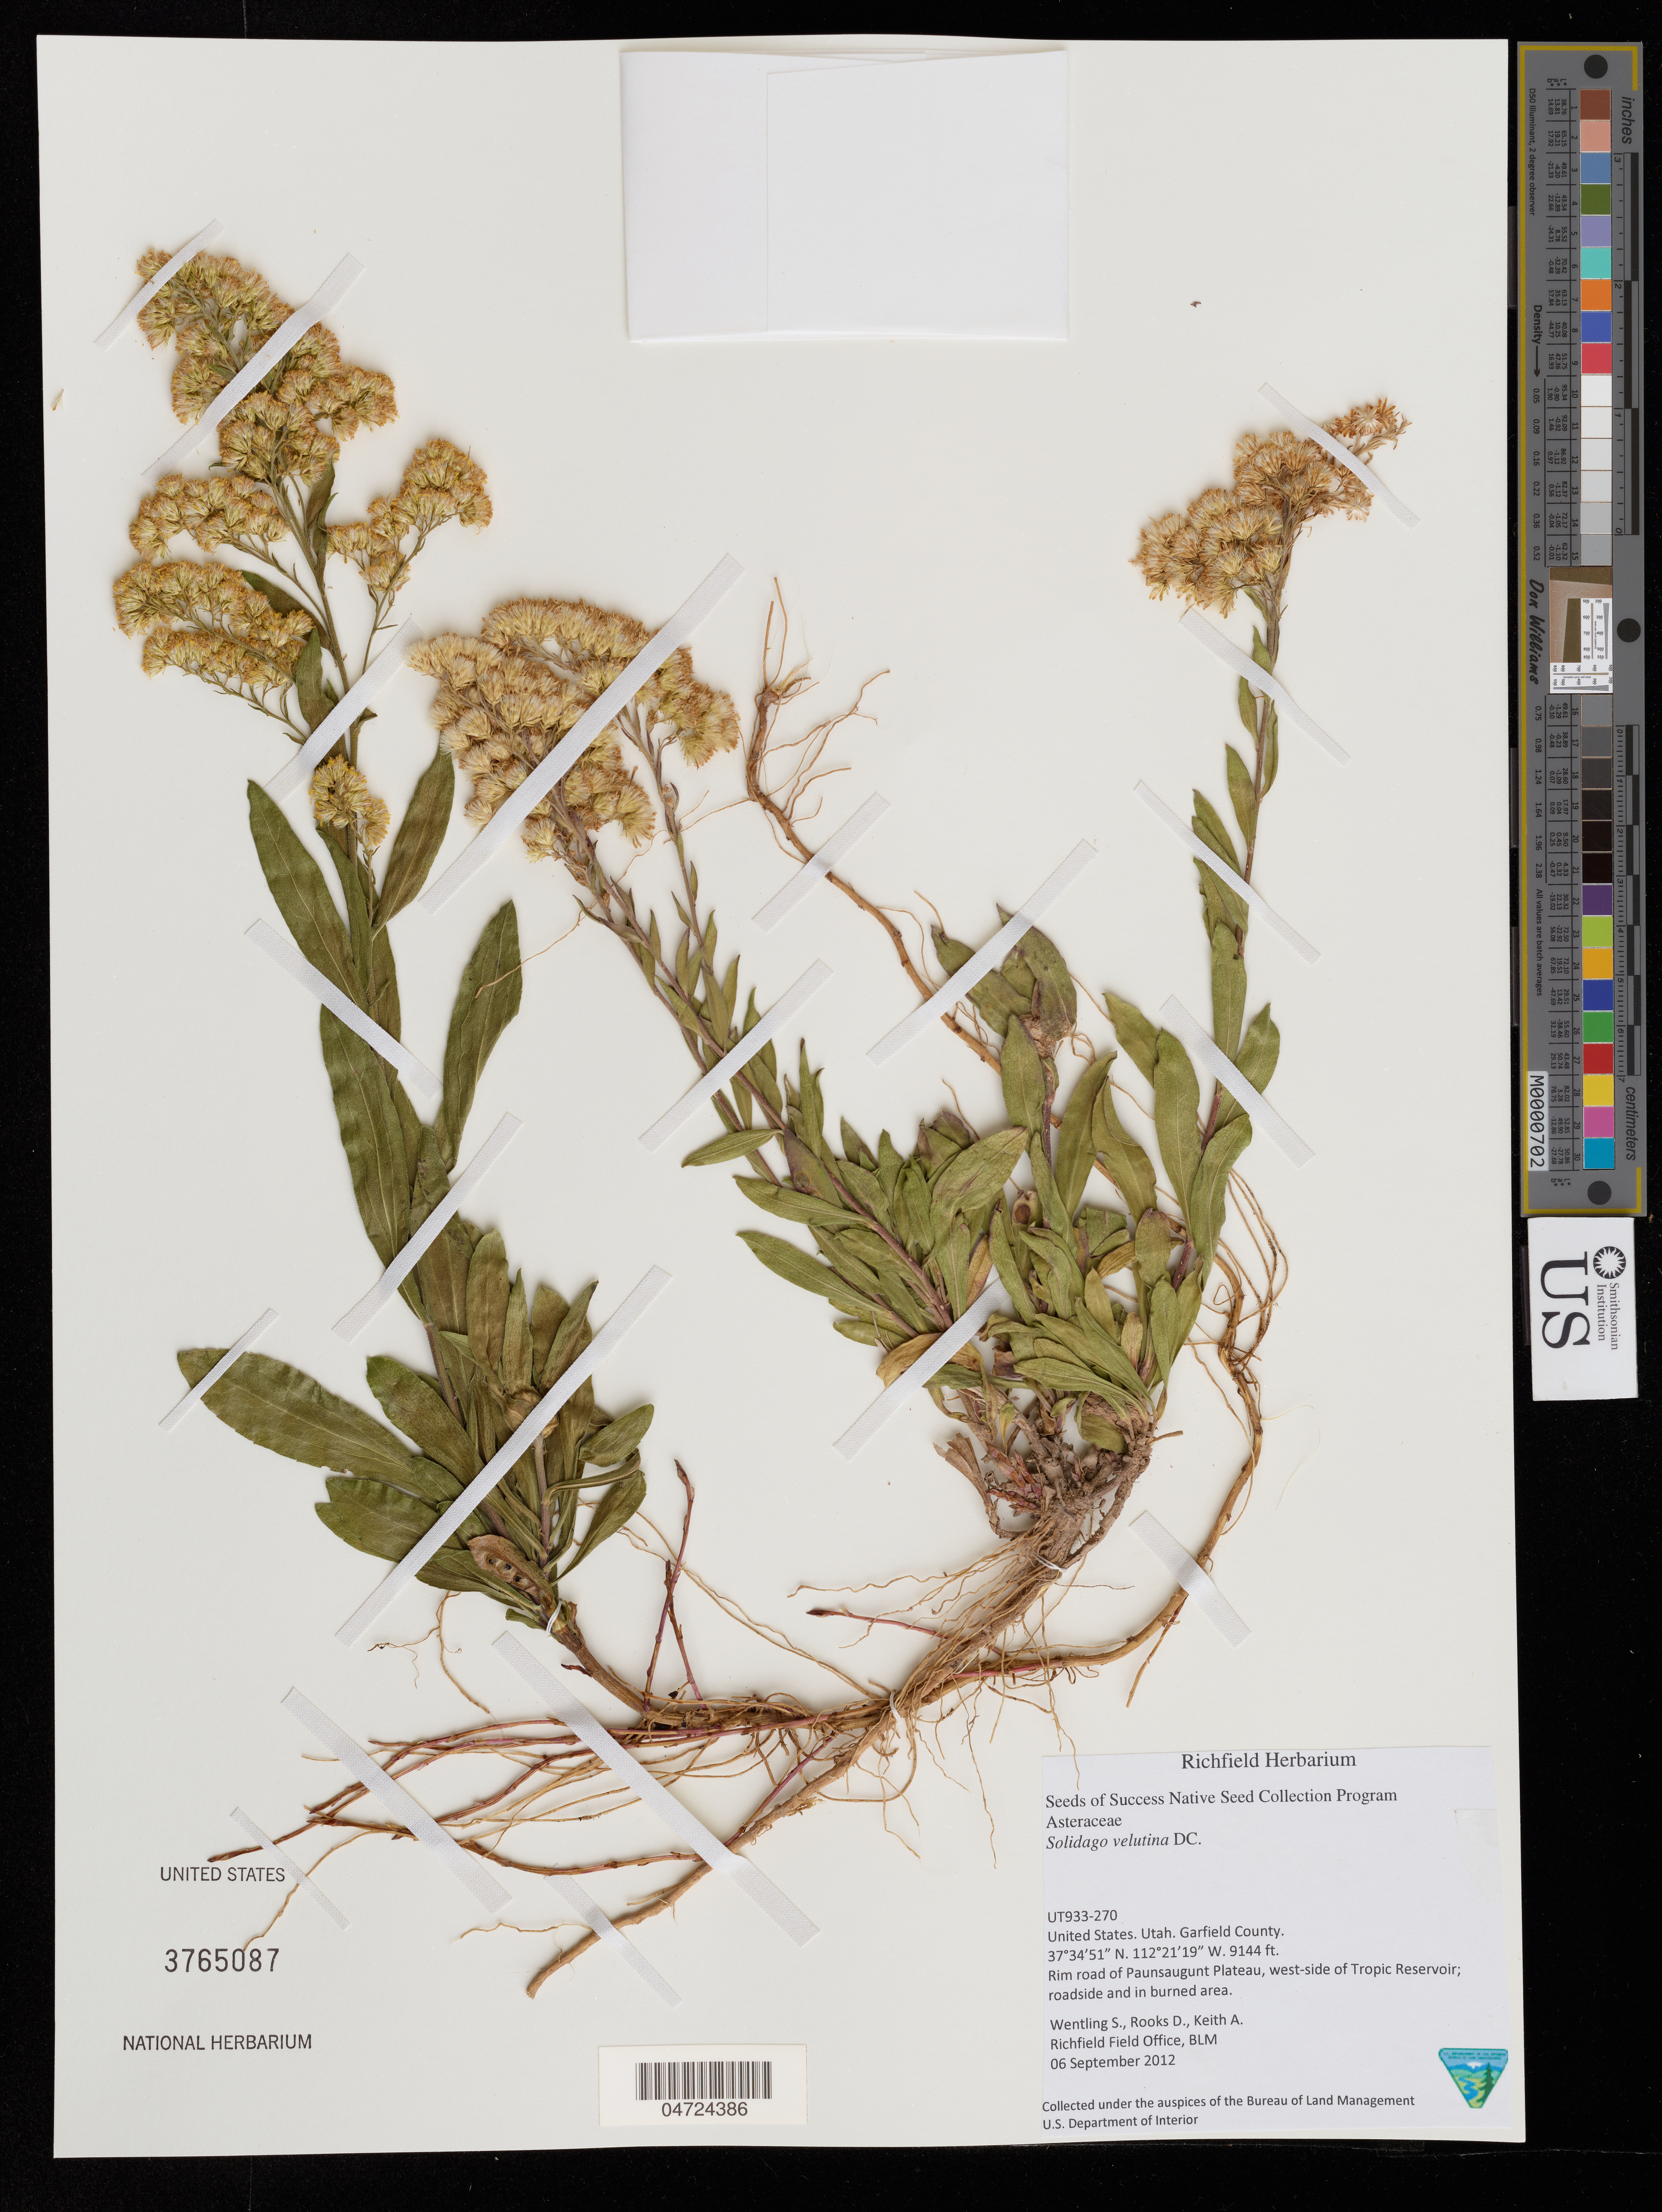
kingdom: Plantae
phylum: Tracheophyta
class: Magnoliopsida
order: Asterales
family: Asteraceae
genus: Solidago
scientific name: Solidago velutina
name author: DC.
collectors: S. Wentling, D. Rooks & A. Keith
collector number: UT933-270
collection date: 2012-09-06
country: United States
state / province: Utah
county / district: Garfield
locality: Garfield County. Rim road of Paunsaugunt Plateau, west-side of Tropic Reservoir; roadside and in burned area.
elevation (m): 2787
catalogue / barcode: US 3765087